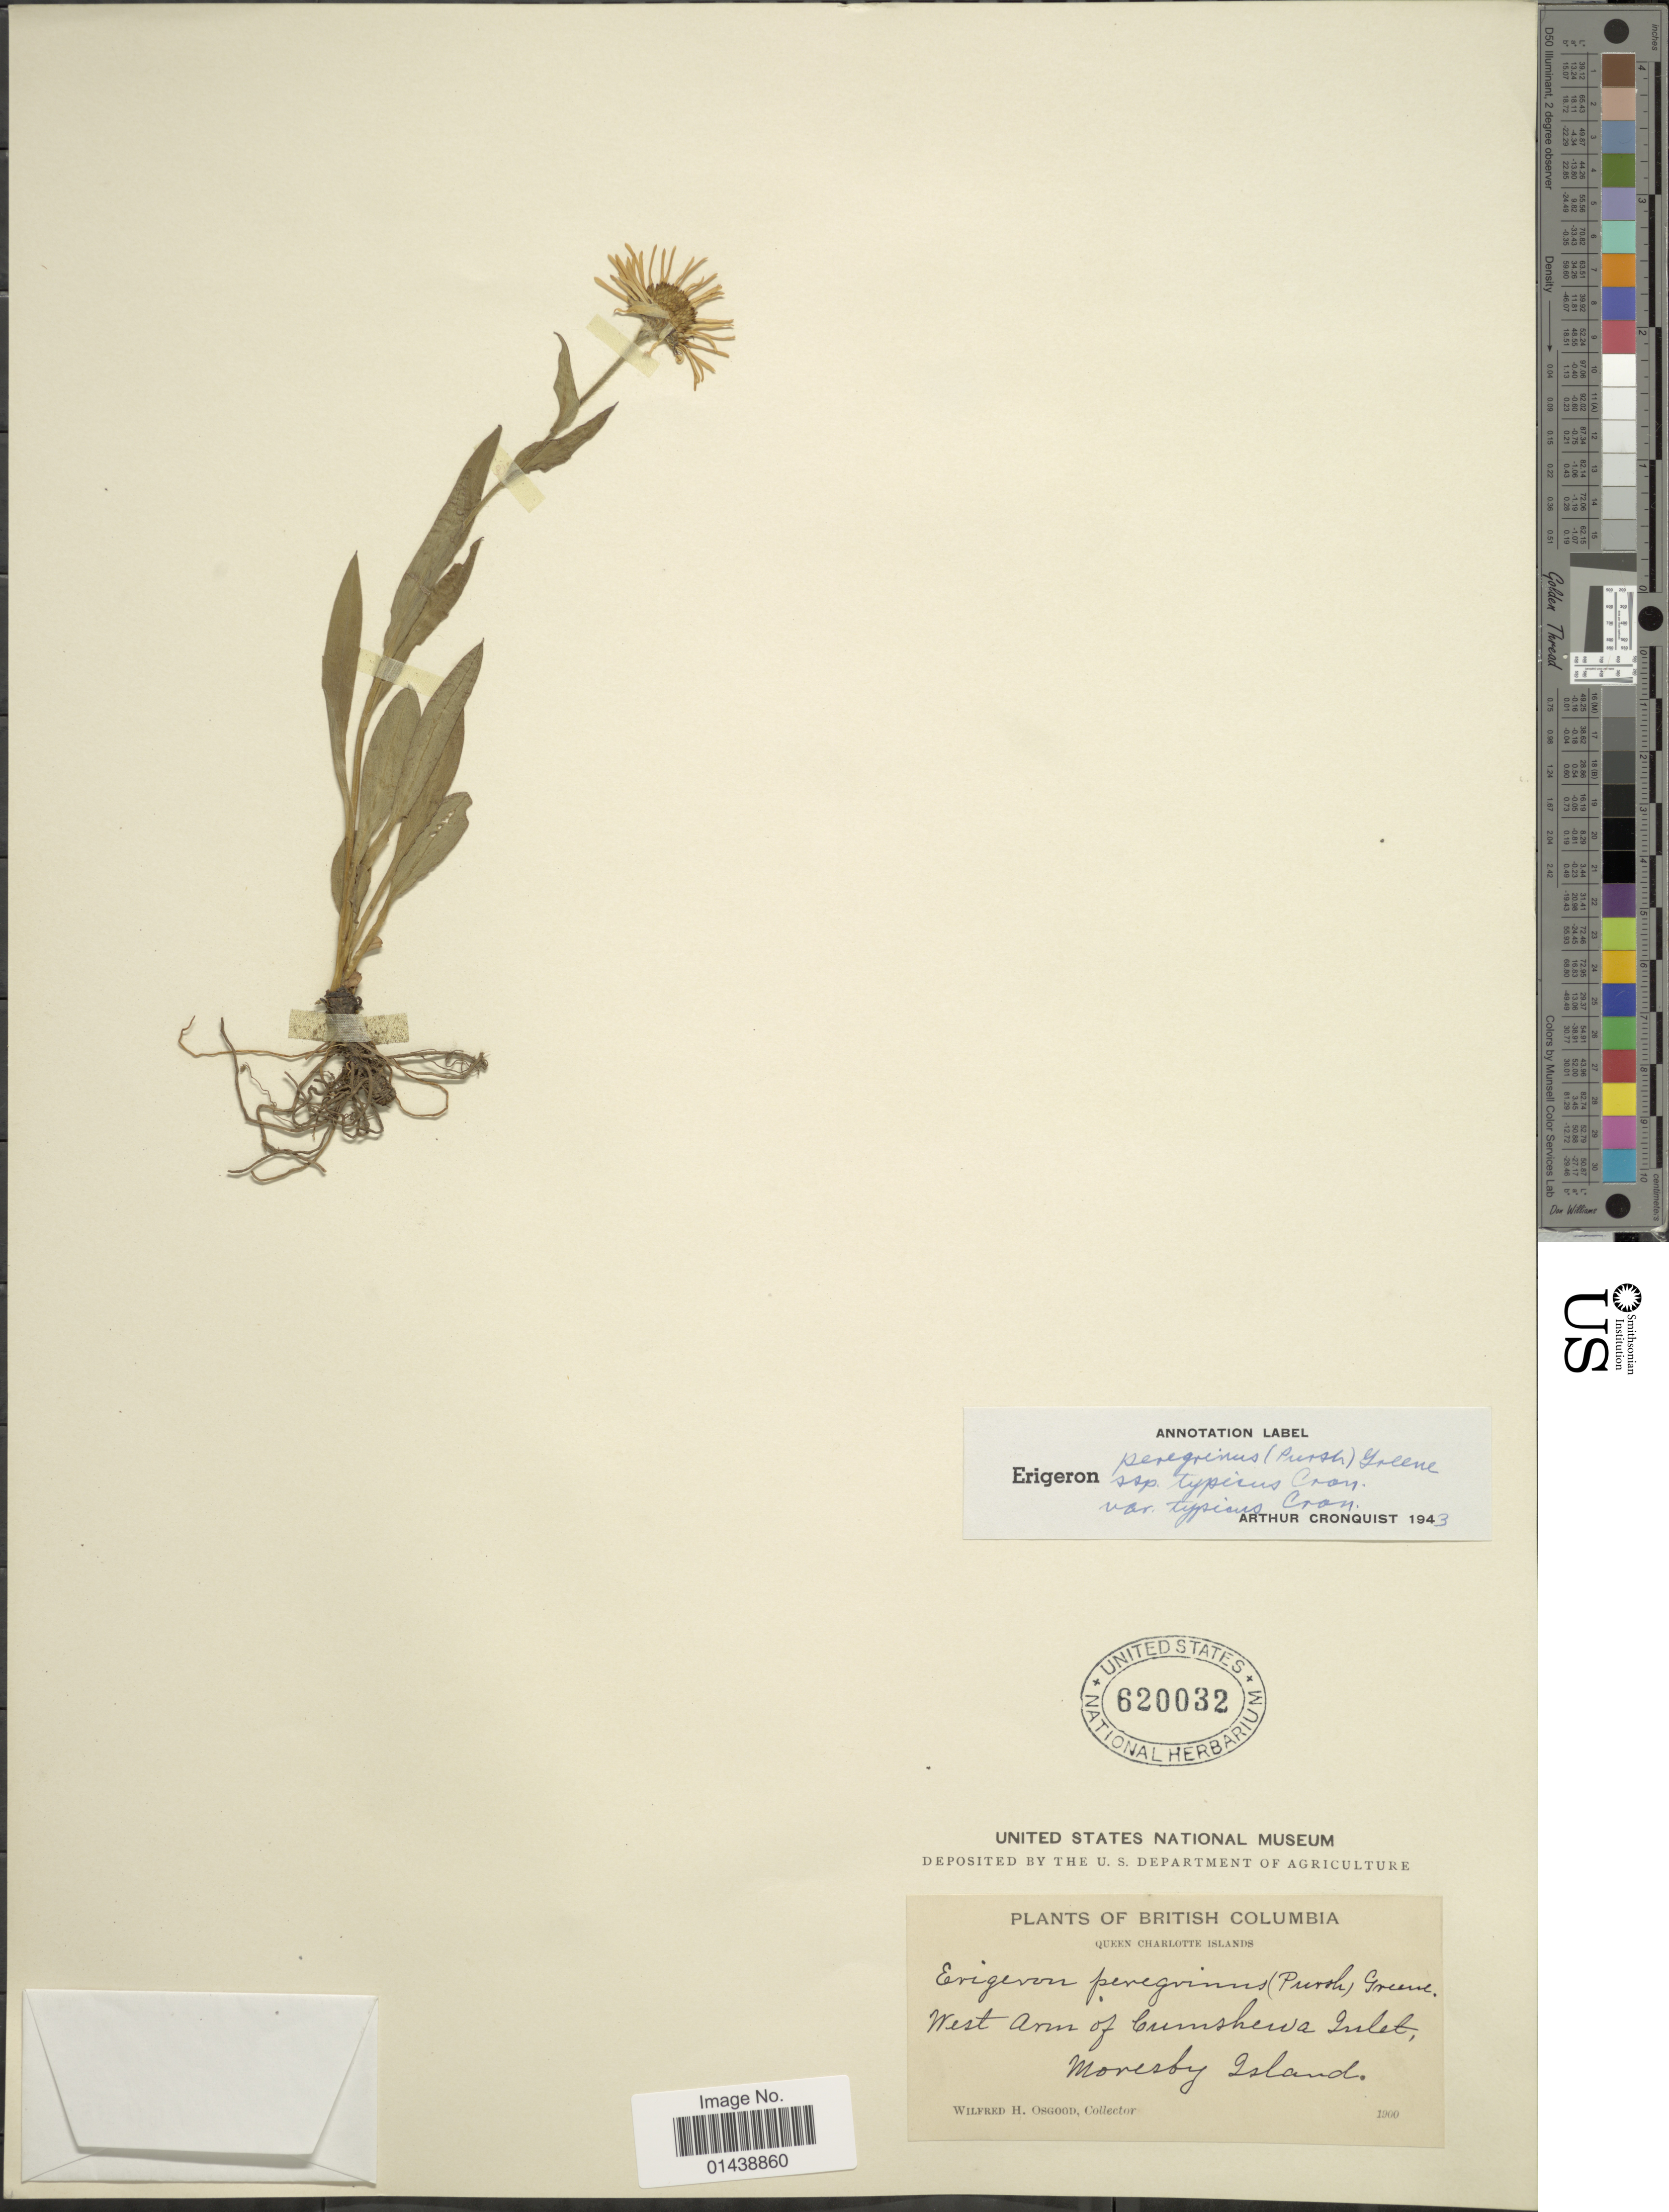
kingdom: Plantae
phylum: Tracheophyta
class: Magnoliopsida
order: Asterales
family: Asteraceae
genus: Erigeron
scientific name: Erigeron peregrinus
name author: (Banks ex Pursh) Greene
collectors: W. Osgood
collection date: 1900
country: Canada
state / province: British Columbia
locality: Queen Charlotte Islands. West Arm of Cumshewa Inlet, Moresby Island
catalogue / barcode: US 620032